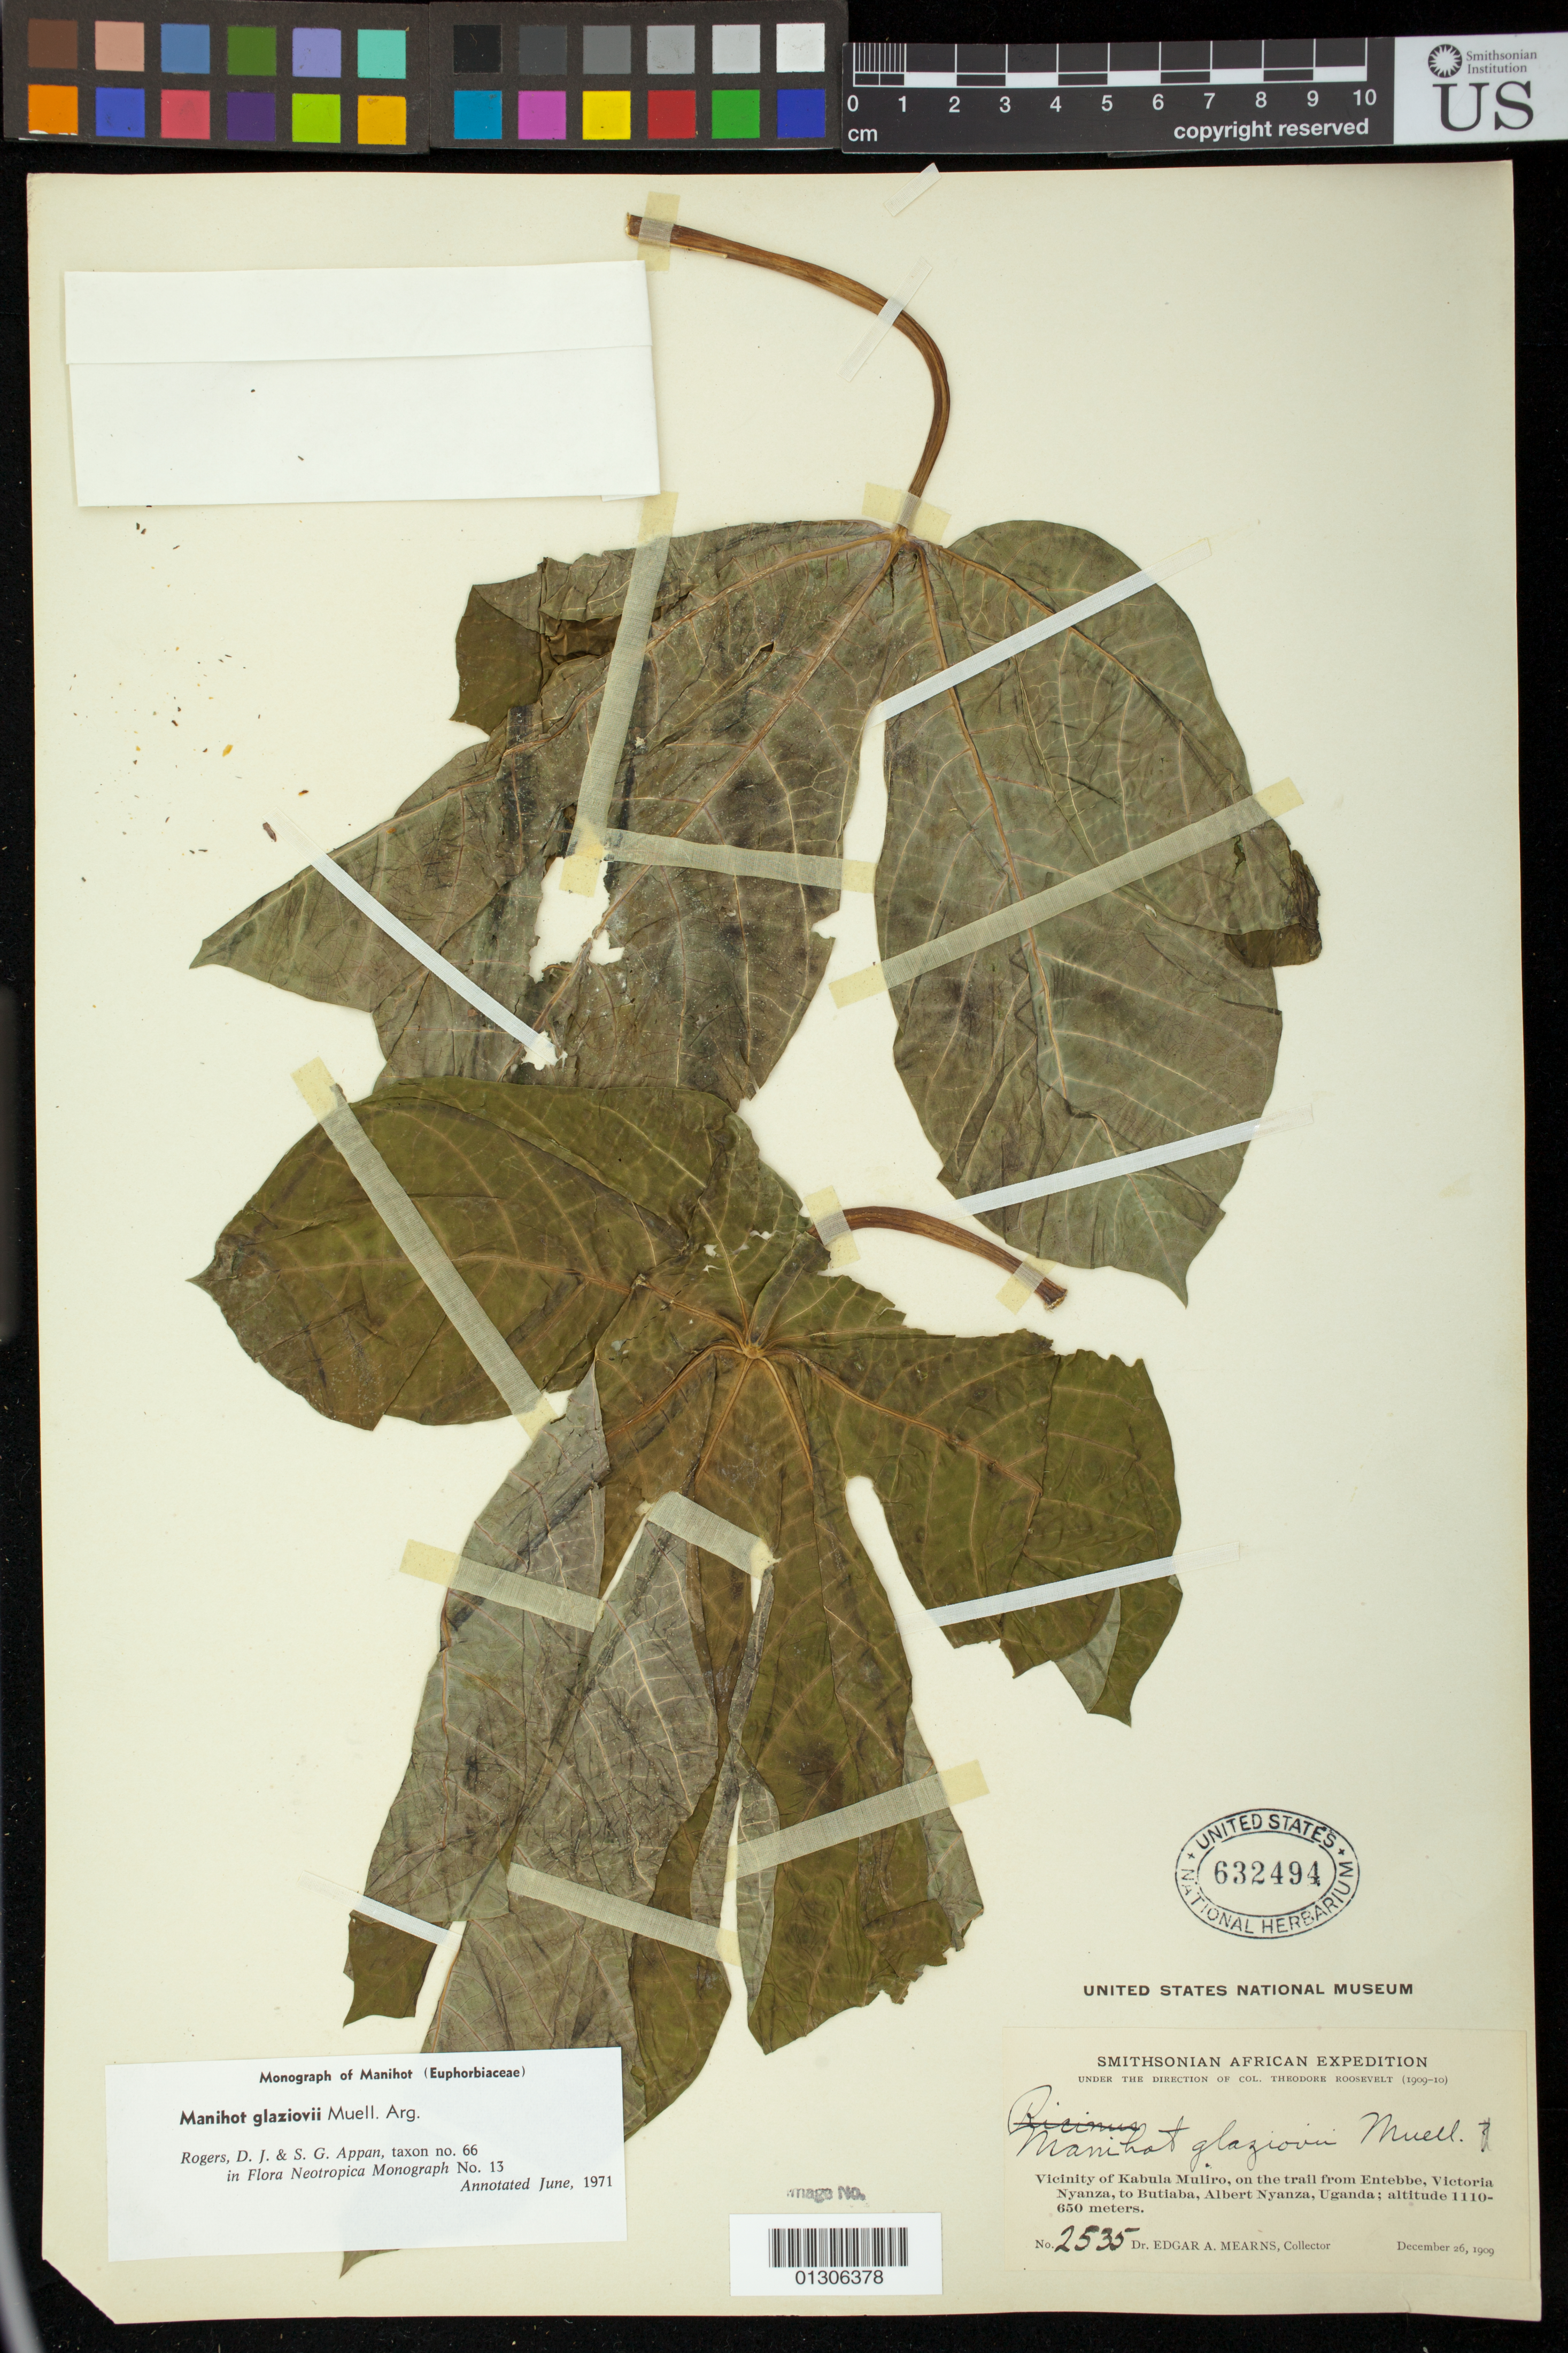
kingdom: Plantae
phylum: Tracheophyta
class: Magnoliopsida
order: Malpighiales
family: Euphorbiaceae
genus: Manihot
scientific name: Manihot glaziovii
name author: Müll. Arg.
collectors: E. A. Mearns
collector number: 2535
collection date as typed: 12/26/1909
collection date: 1909-12-26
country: Uganda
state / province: Central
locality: Vicinity of Kabula Muliro, on the trail from Entebbe, Victoria Nyanza, to Butiaba, Albert Nyanza, Uganda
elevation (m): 650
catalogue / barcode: US 632494